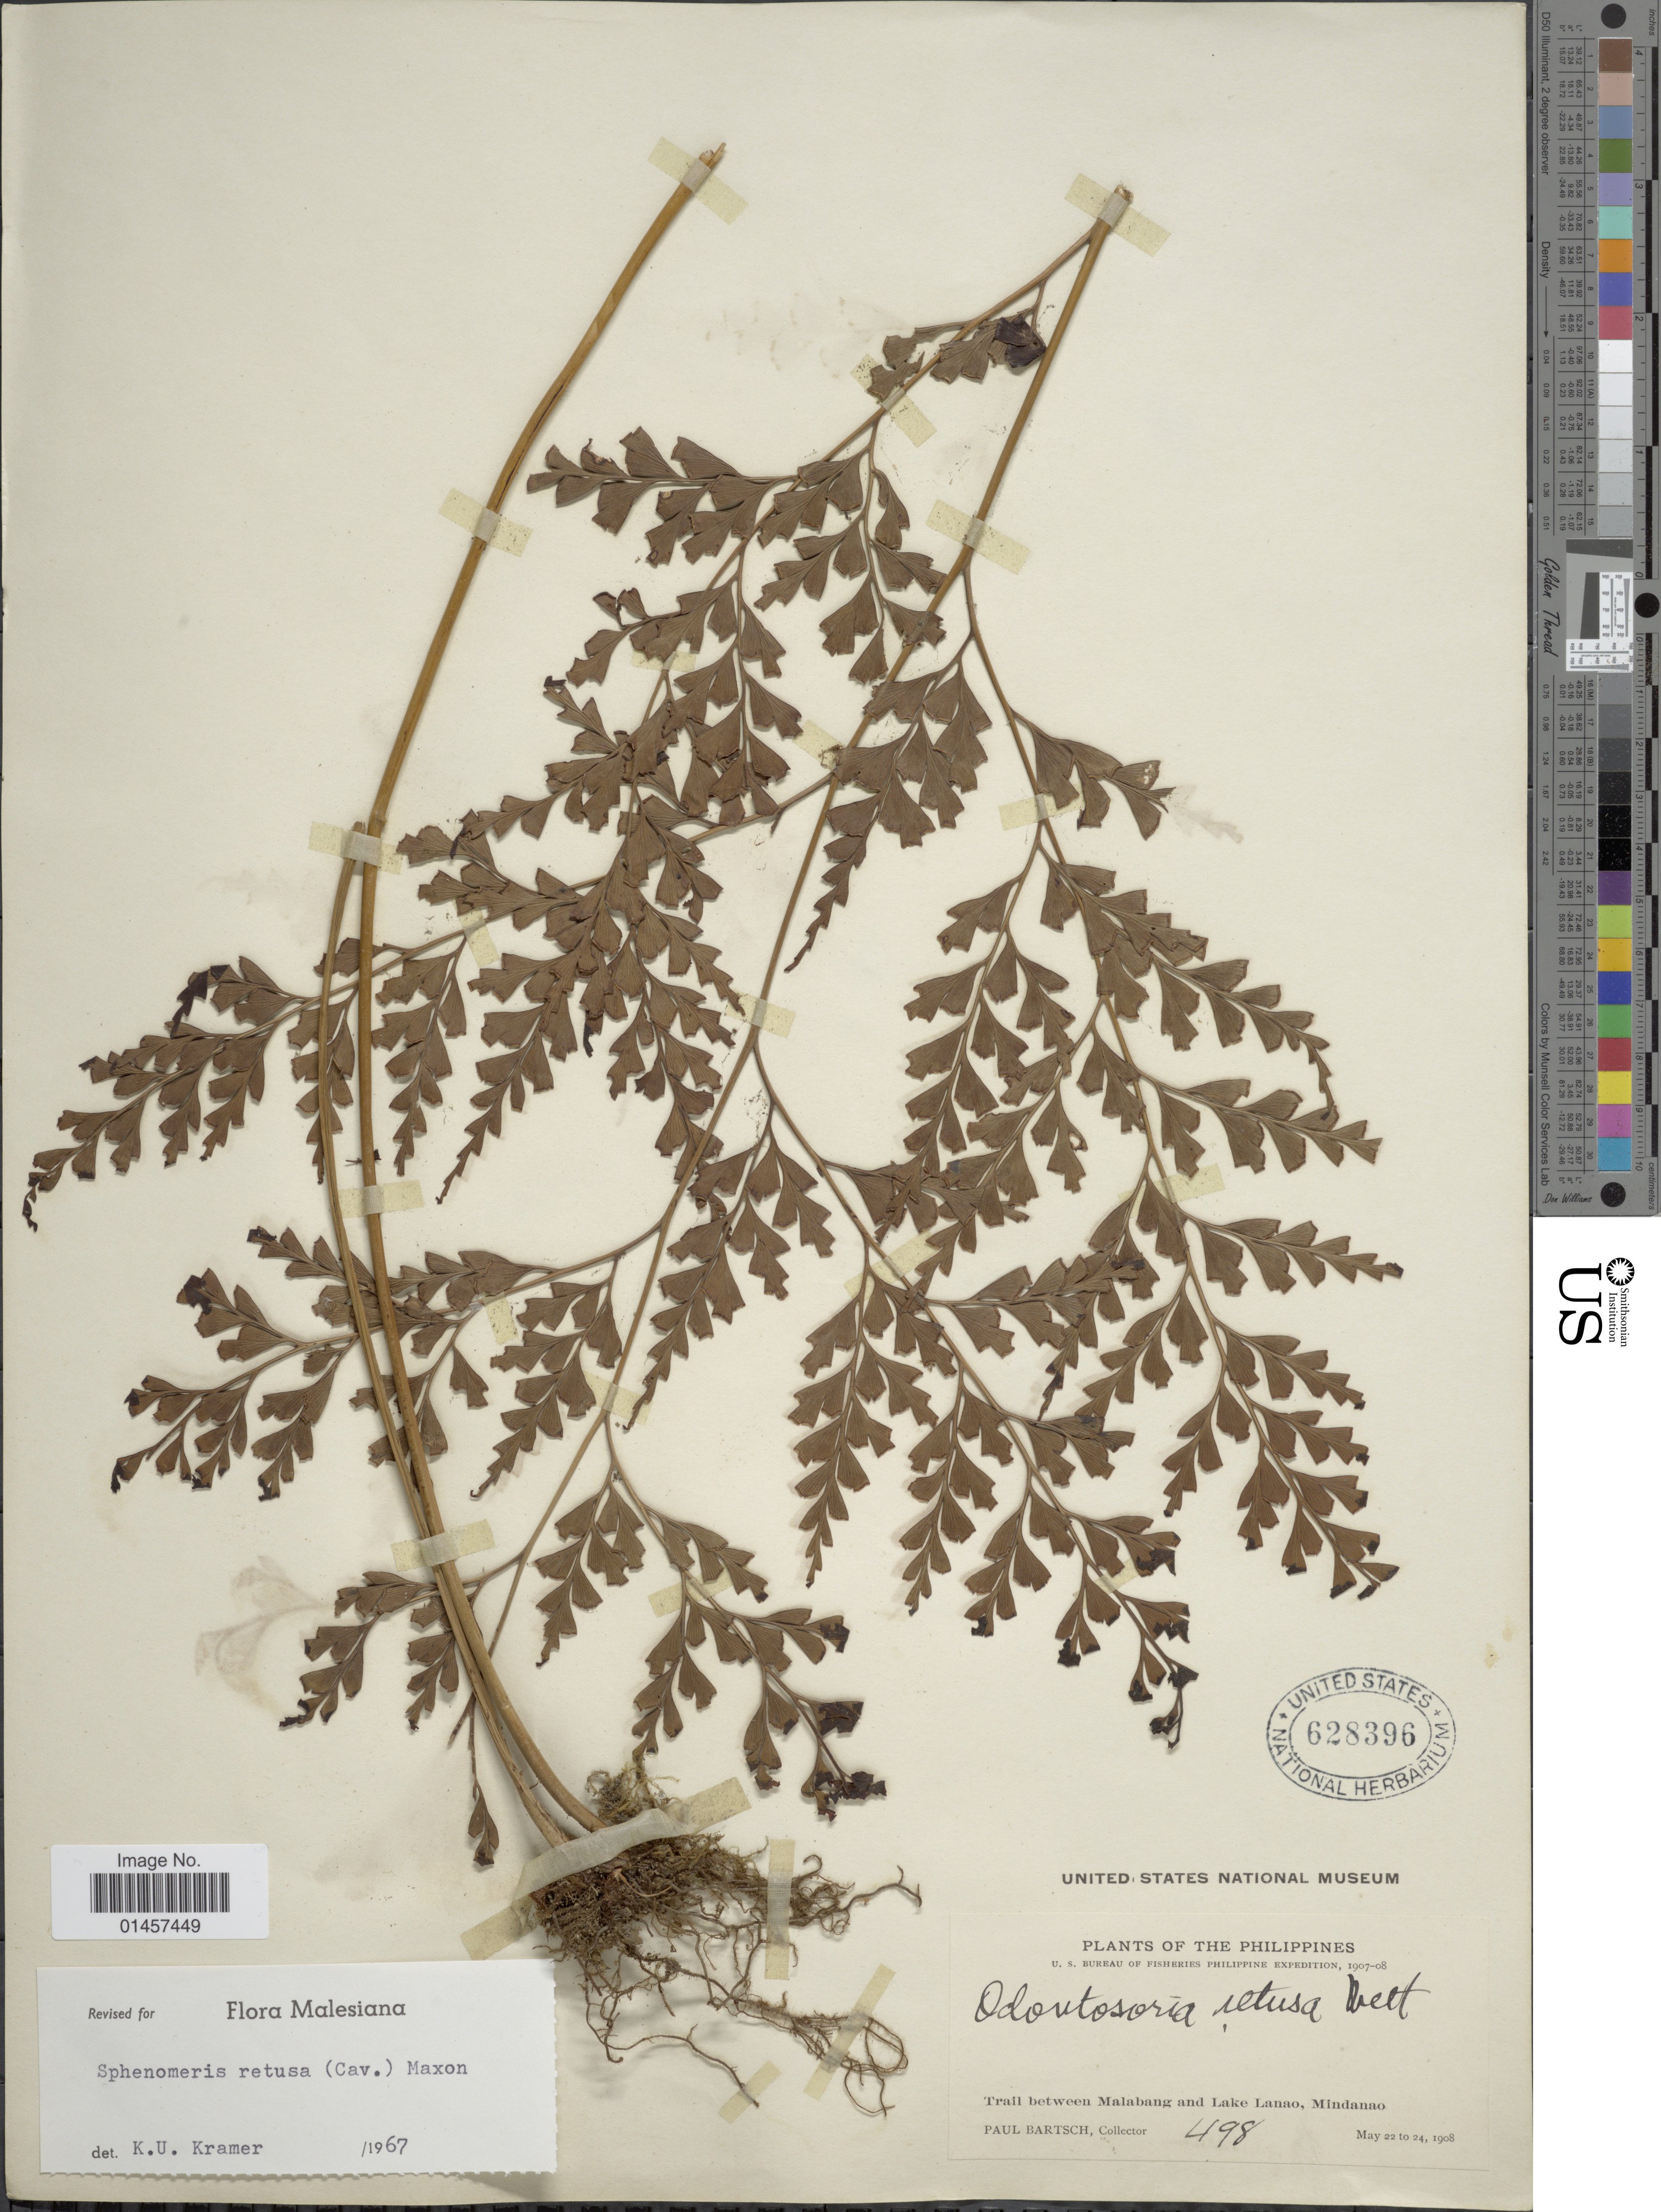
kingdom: Plantae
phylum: Tracheophyta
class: Polypodiopsida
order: Polypodiales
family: Lindsaeaceae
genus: Sphenomeris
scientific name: Sphenomeris retusa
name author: (Cav.) Maxim.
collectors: P. Bartsch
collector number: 498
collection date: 1908-05-22/1908-05-24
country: Philippines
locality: Trail between Malabang and Lake Lanao, Mindanao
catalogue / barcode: US 628396